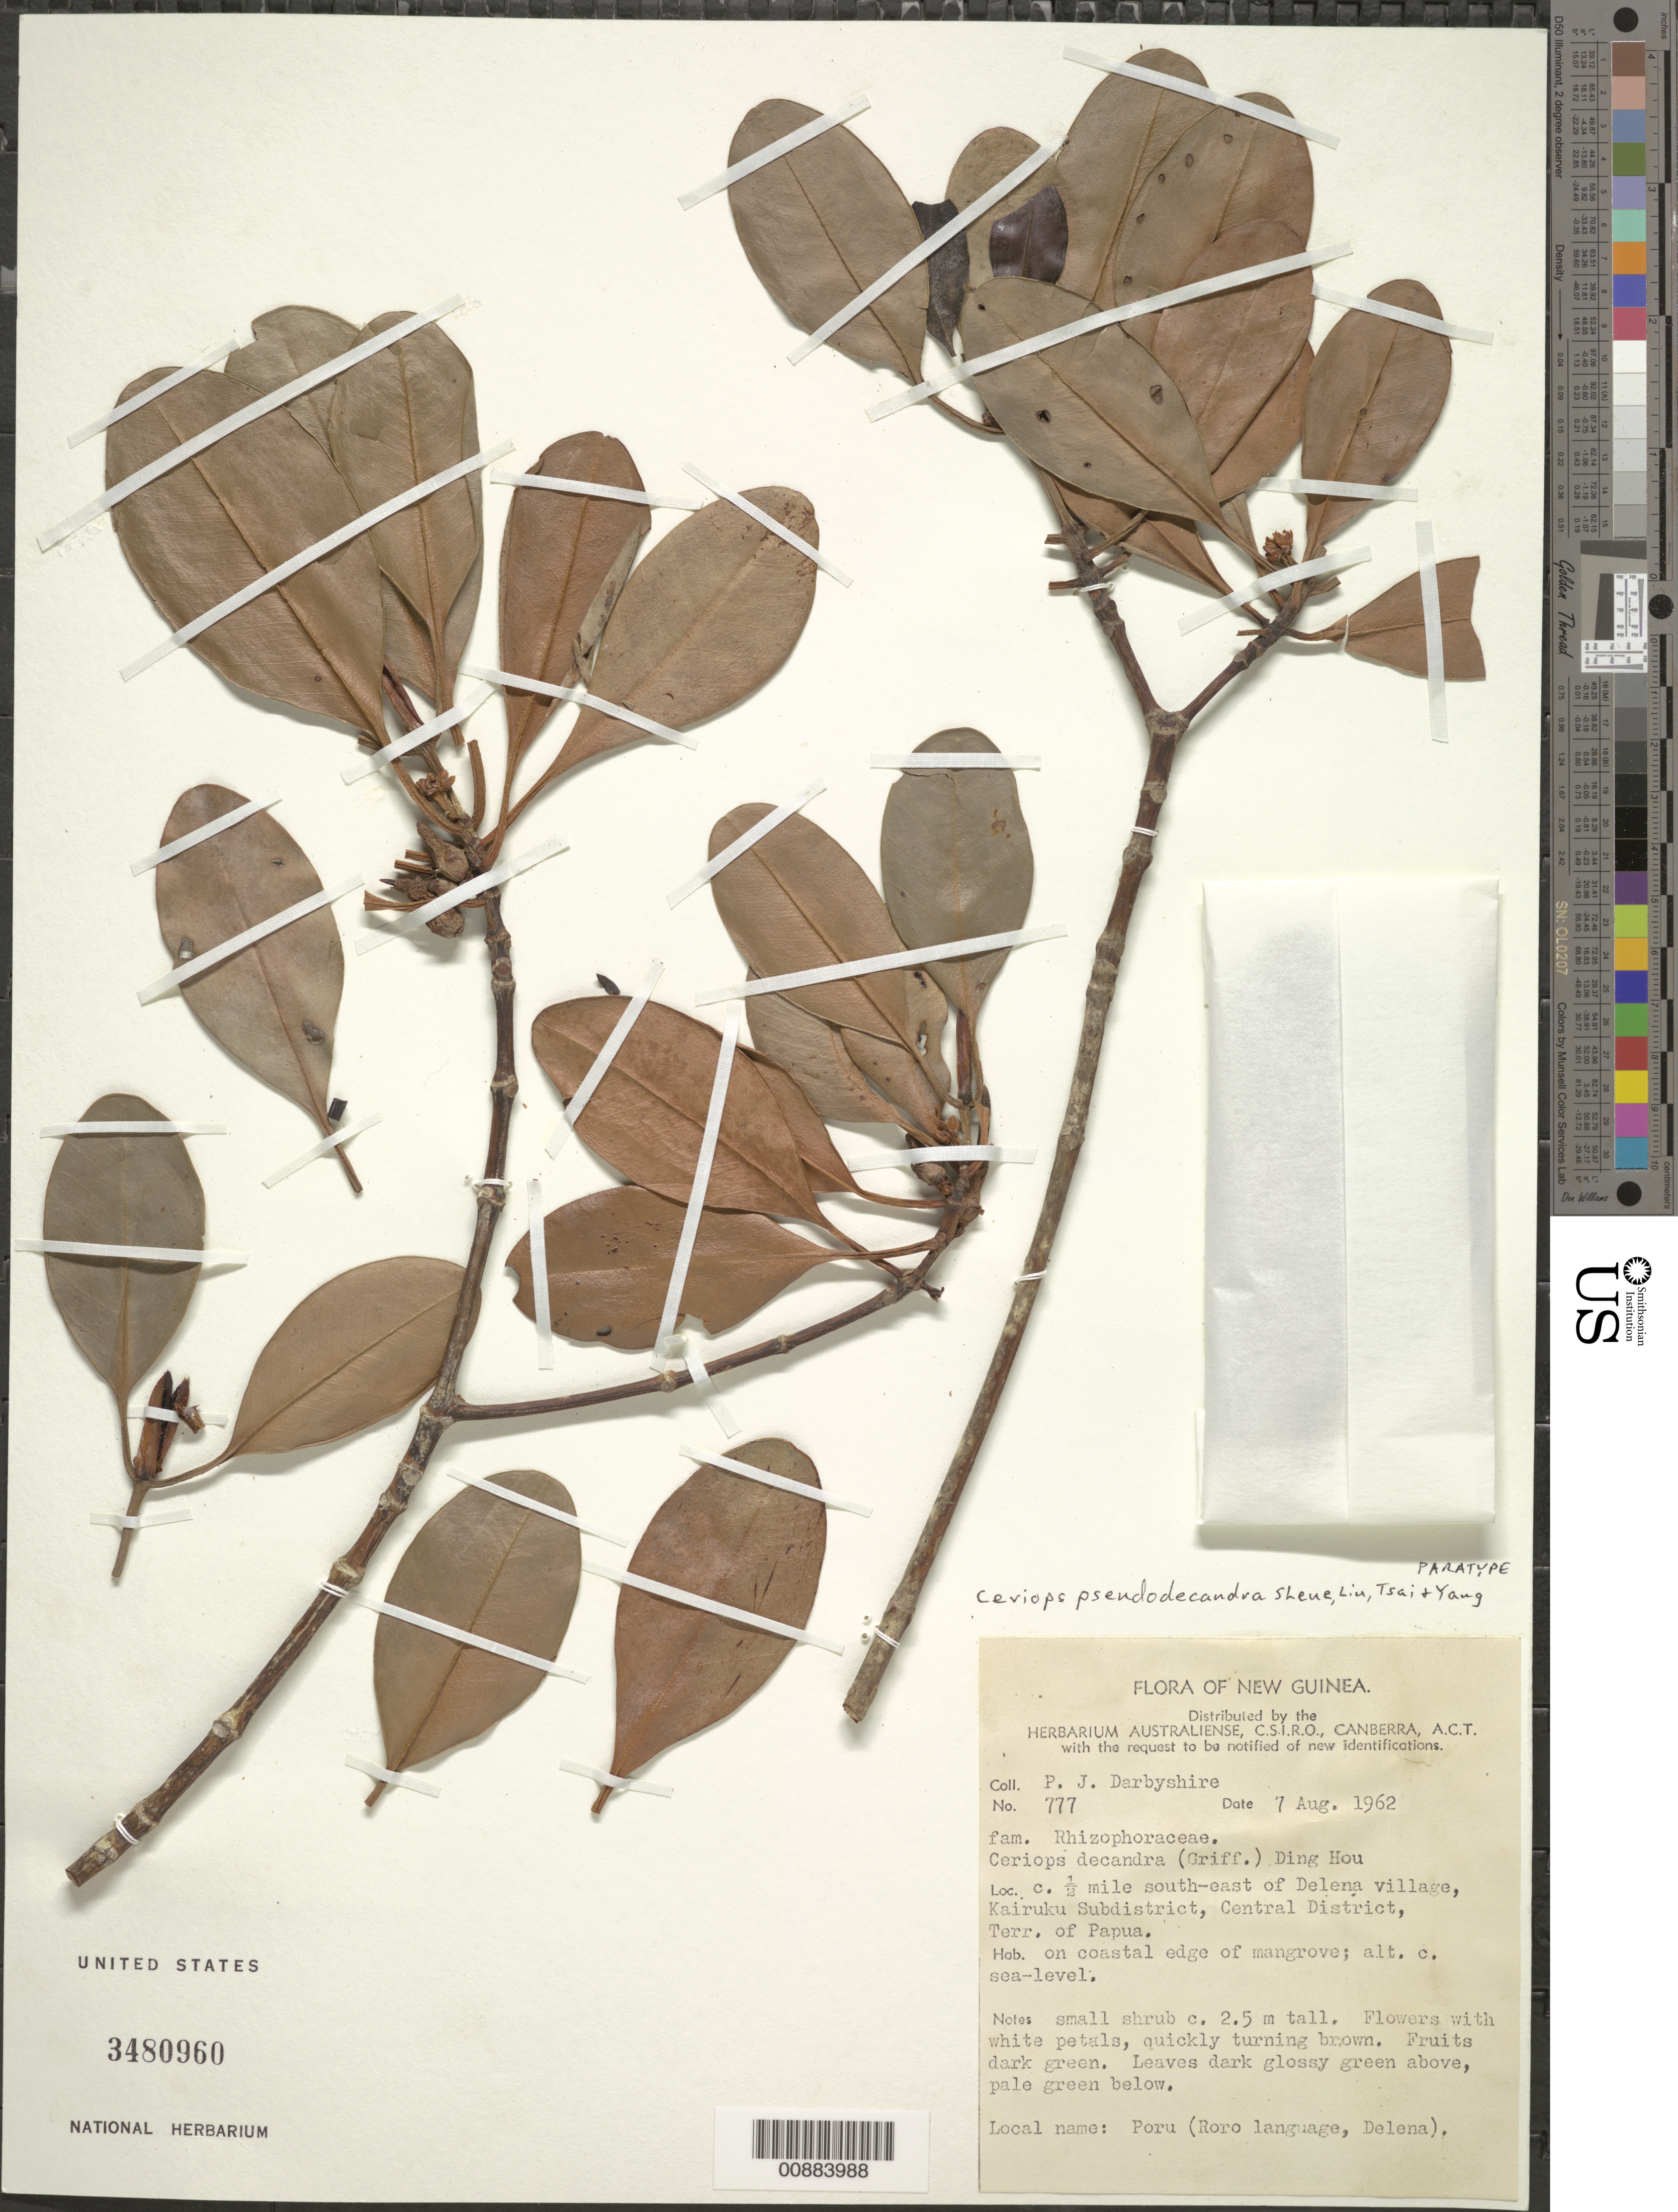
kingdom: Plantae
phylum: Tracheophyta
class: Magnoliopsida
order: Malpighiales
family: Rhizophoraceae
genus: Ceriops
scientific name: Ceriops decandra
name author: (Griff.) Ding Hou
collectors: P. Darbyshire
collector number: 777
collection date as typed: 07 Aug 1962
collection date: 1962-08-07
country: Papua New Guinea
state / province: Central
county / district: Kairuku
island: New Guinea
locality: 1/2 mi. SE of Delena village, Kairuku Subdistrict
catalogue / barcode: US 3480960